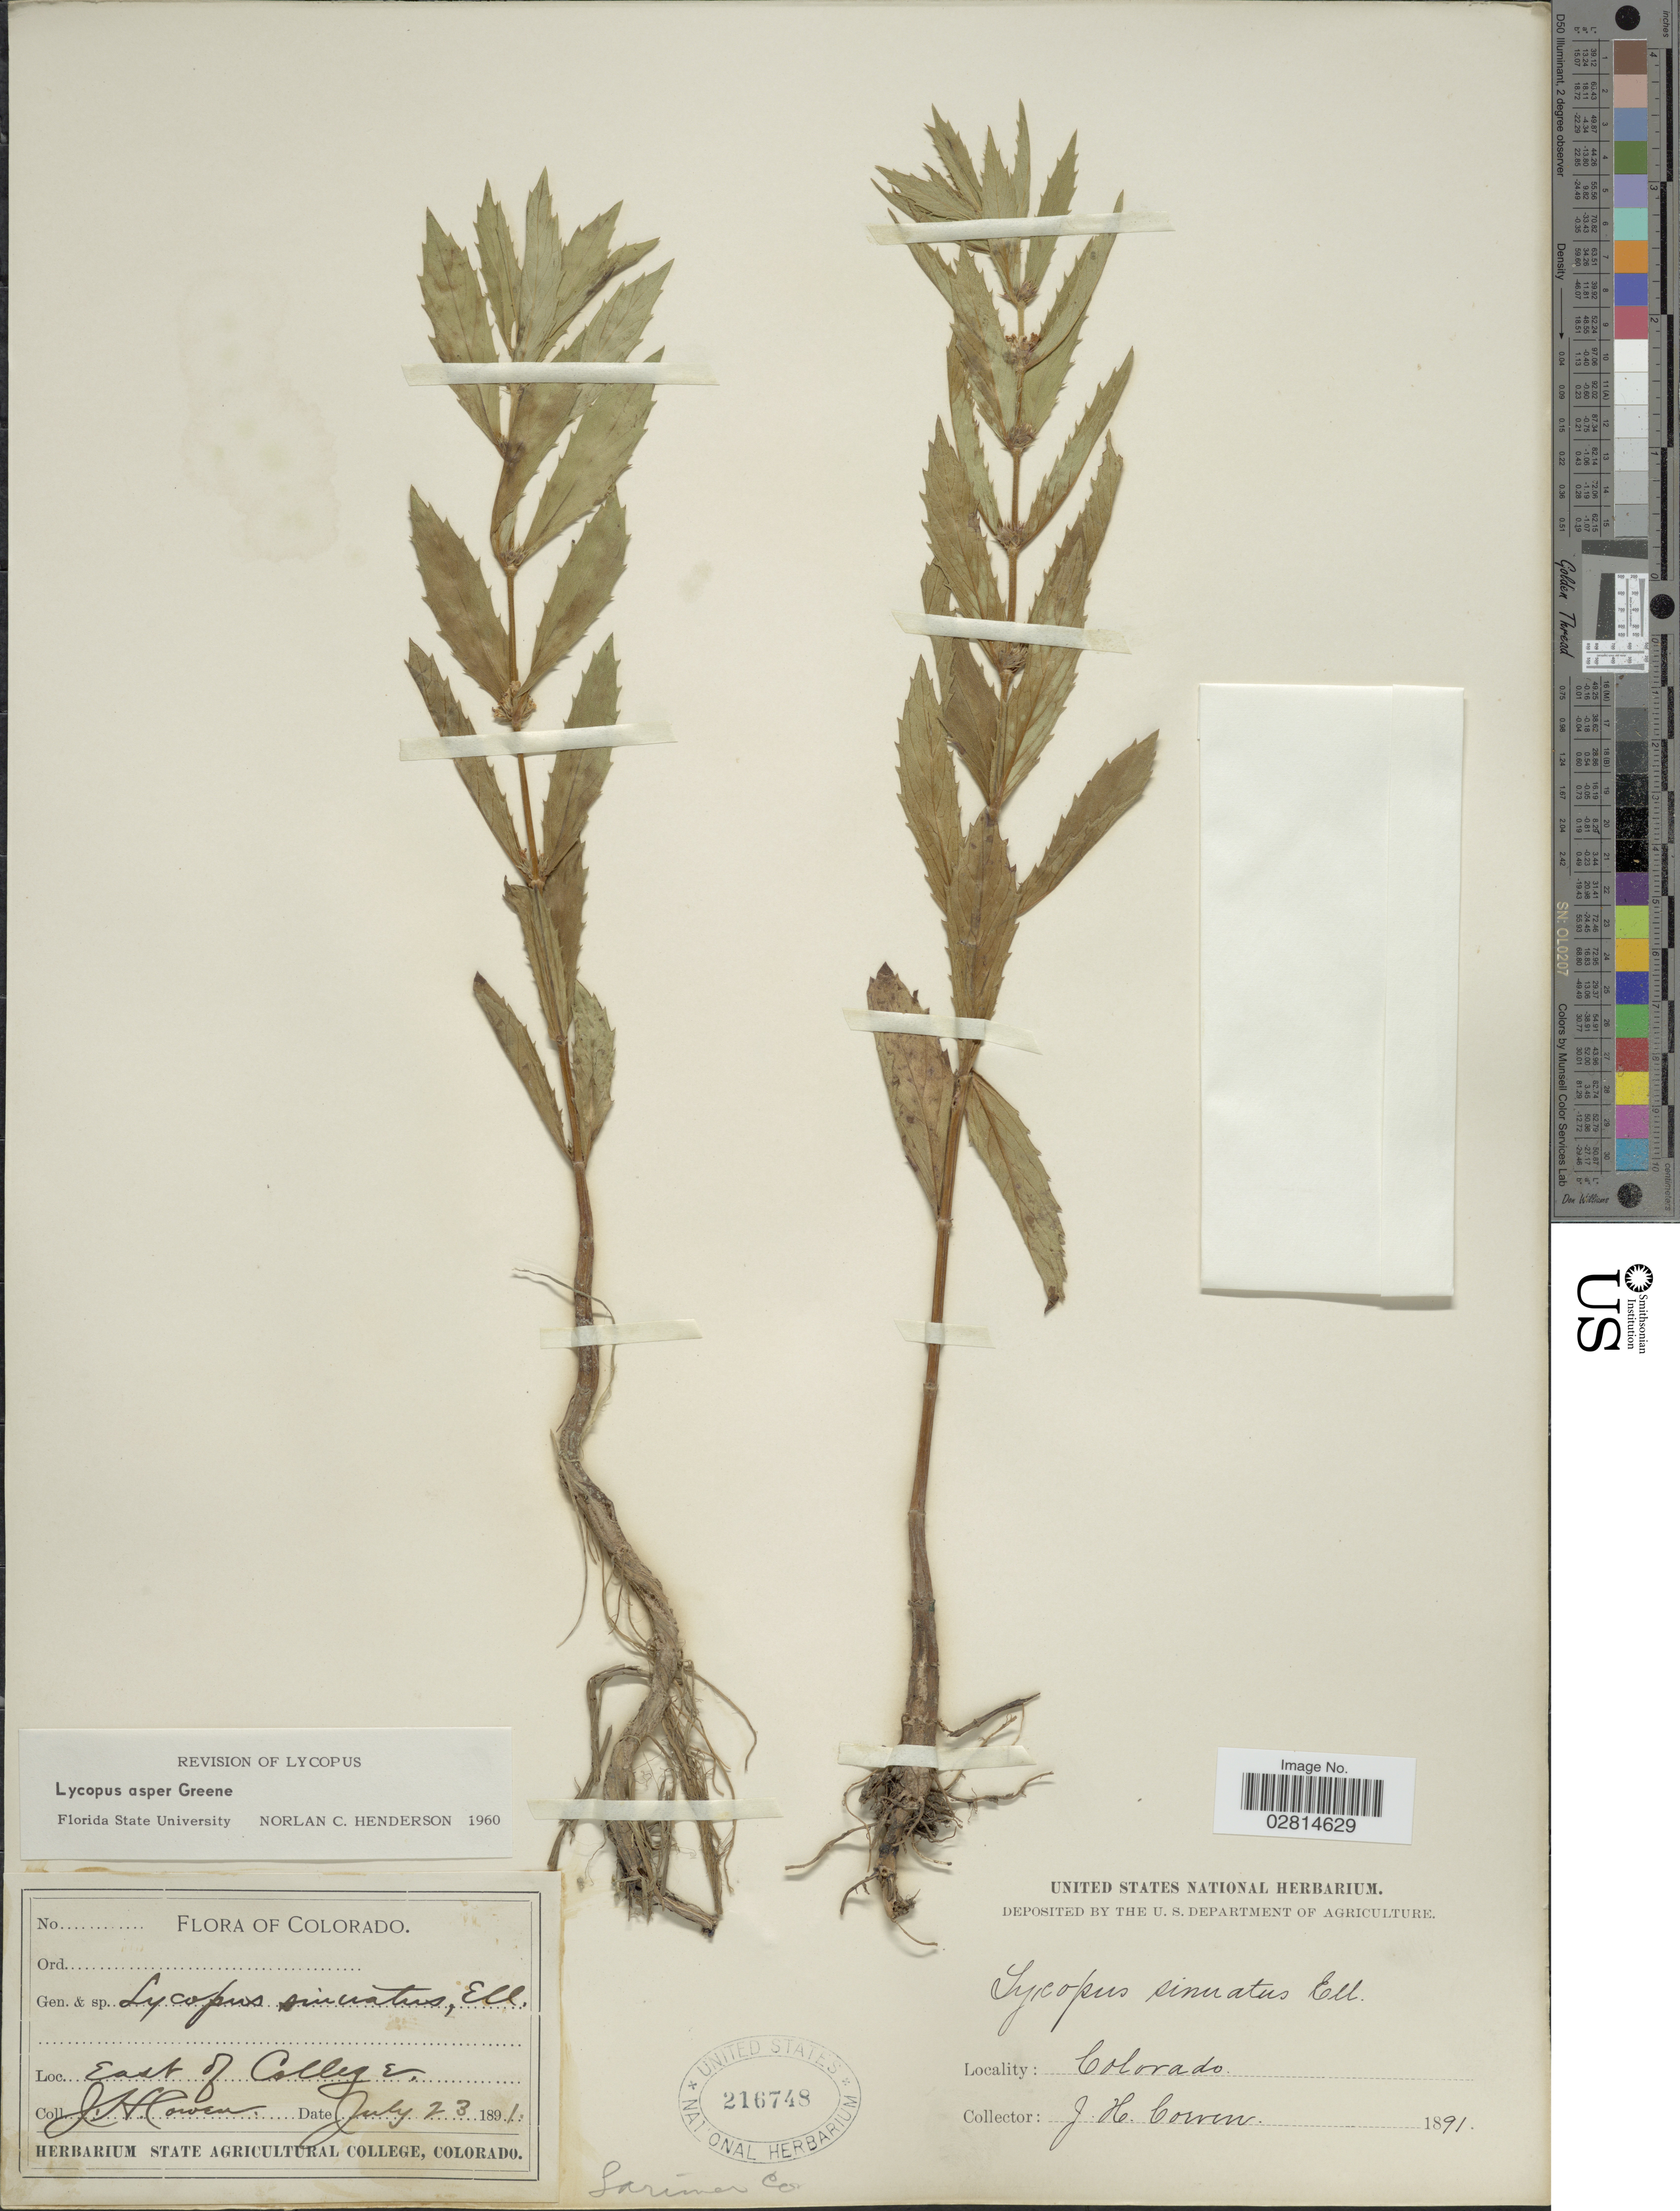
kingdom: Plantae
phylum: Tracheophyta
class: Magnoliopsida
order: Lamiales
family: Lamiaceae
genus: Lycopus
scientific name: Lycopus asper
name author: Greene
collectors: J. H. Cowen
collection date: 1891-07-23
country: United States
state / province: Colorado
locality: East of College. Larimer Co.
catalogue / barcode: US 216748